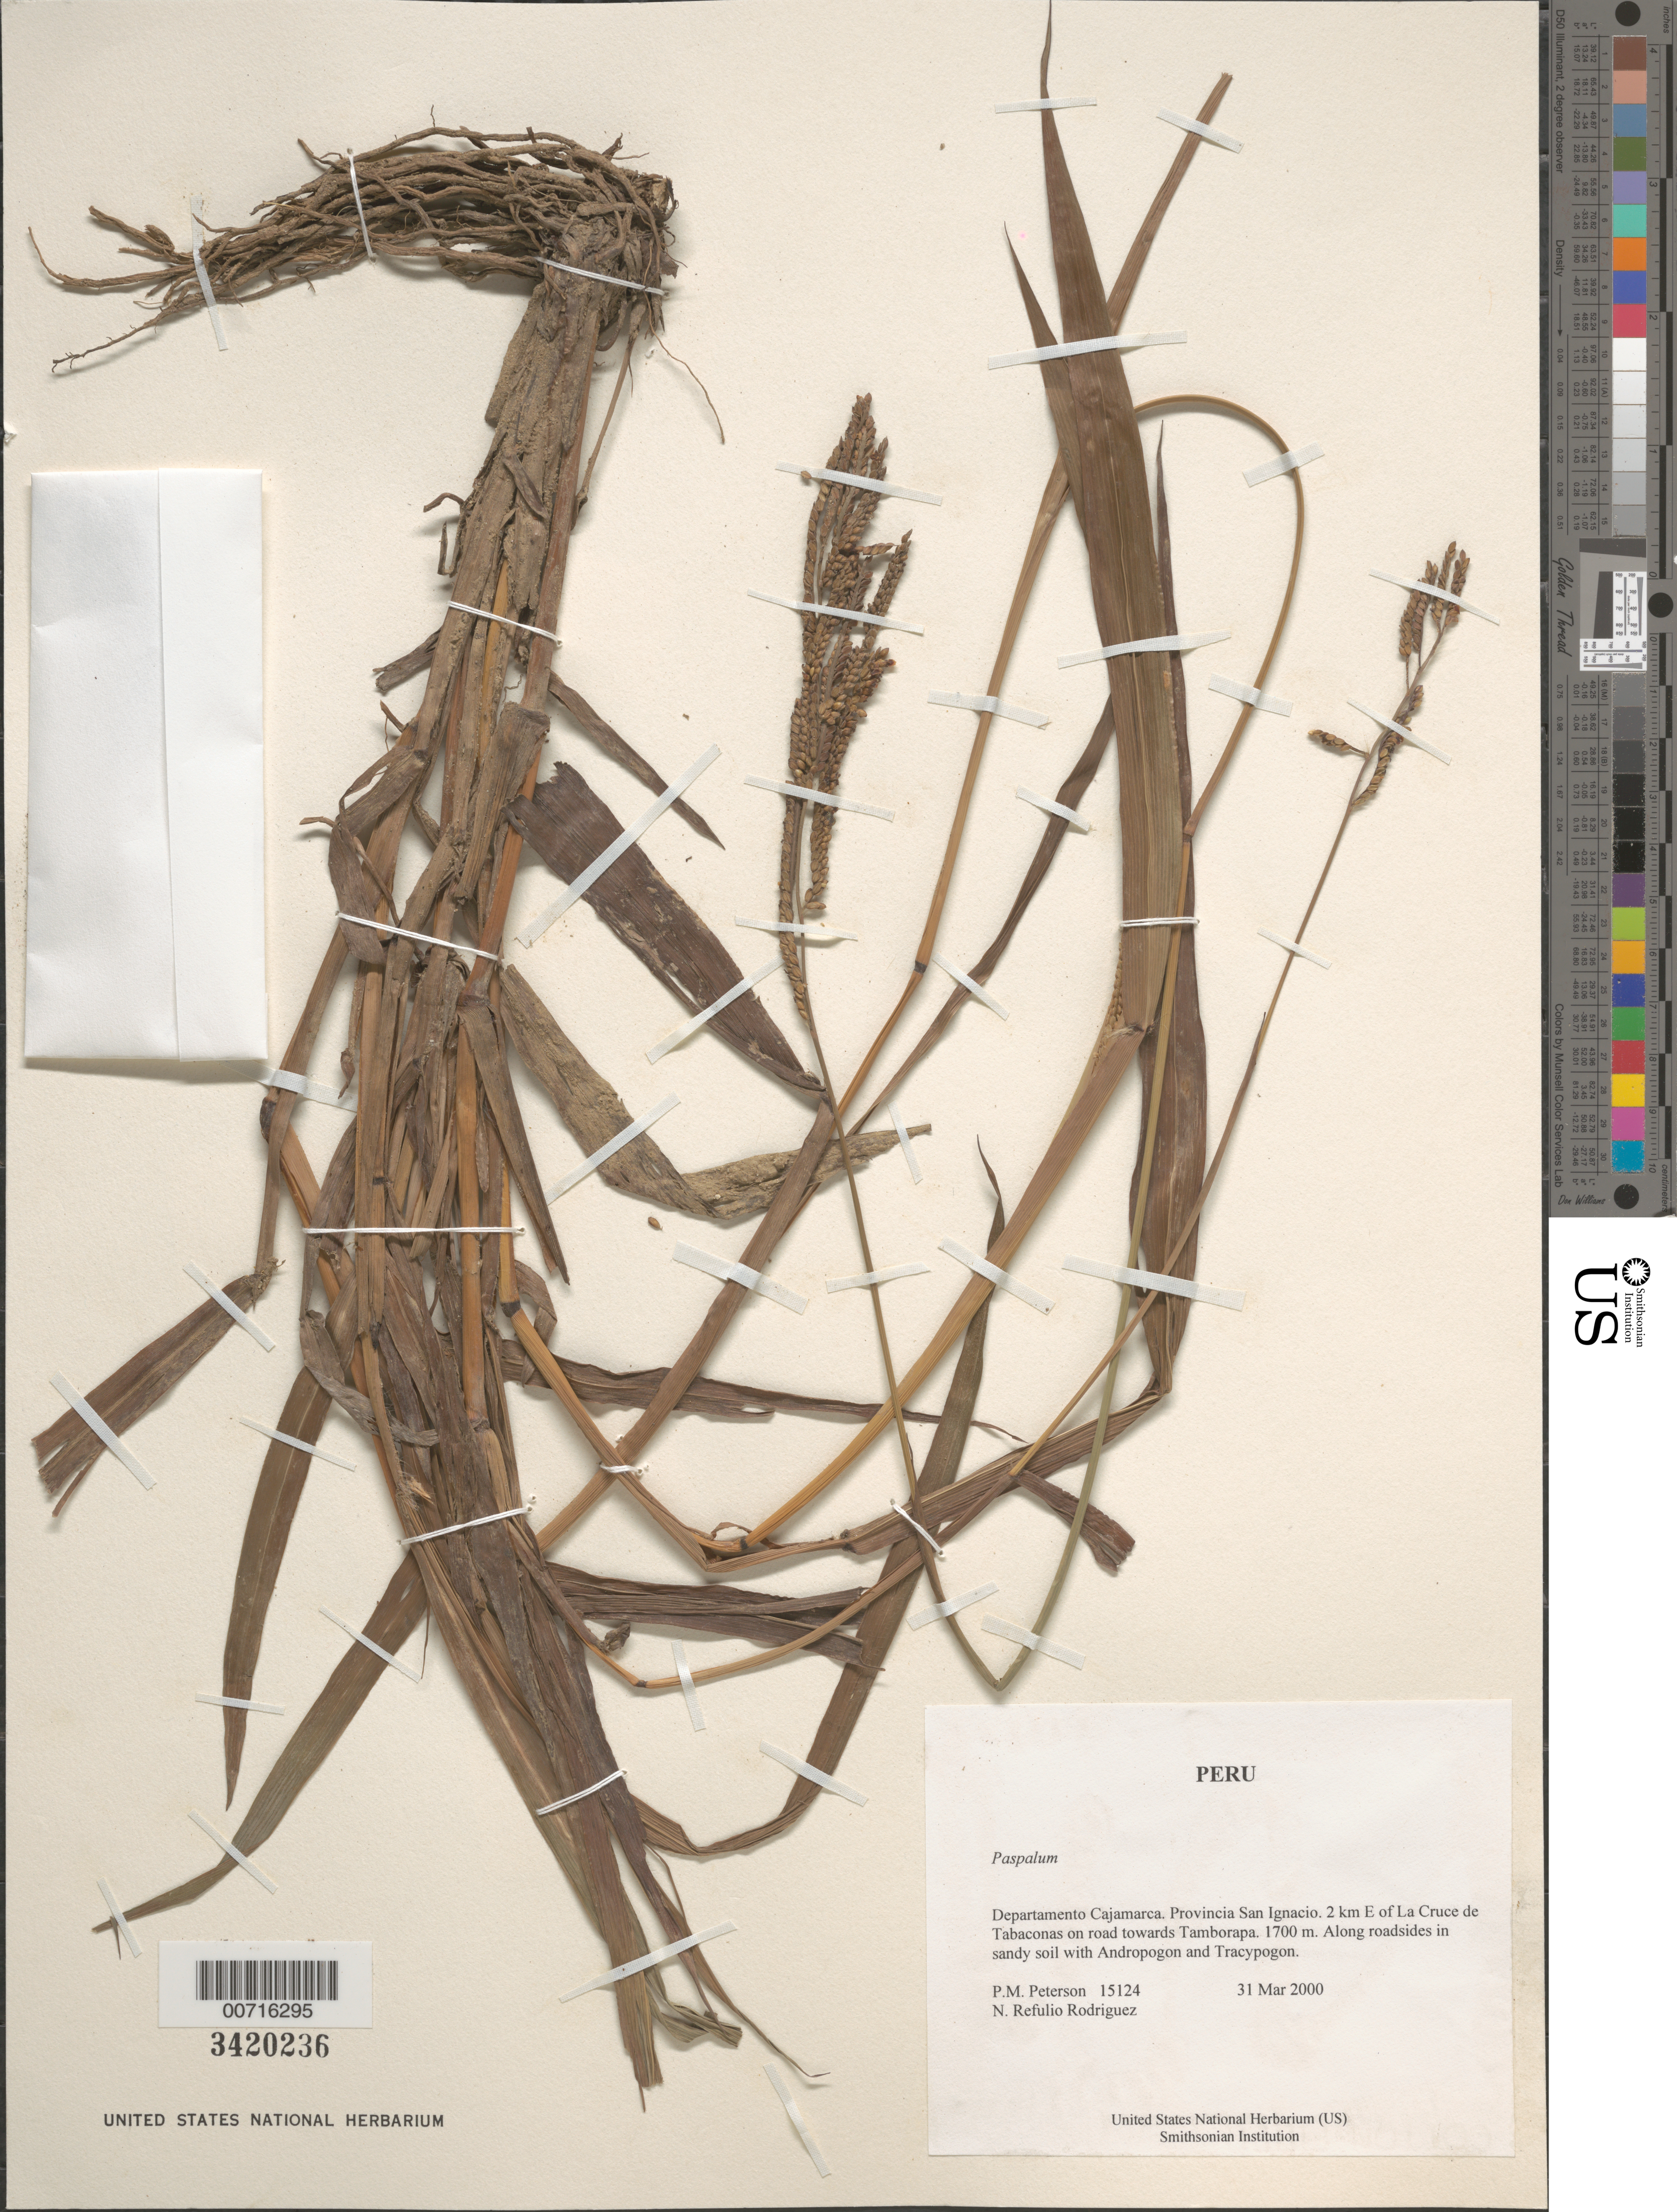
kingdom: Plantae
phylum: Tracheophyta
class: Liliopsida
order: Poales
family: Poaceae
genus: Paspalum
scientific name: Paspalum sp.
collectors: P. M. Peterson & N. Refulio-Rodríguez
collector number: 15124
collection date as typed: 31 Mar 2000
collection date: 2000-03-31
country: Peru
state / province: Cajamarca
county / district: San Ignacio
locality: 2 km E of La Cruce de Tabaconas on road towards Tamborapa.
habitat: Along roadsides in sandy soil with Andropogon and Tracypogon.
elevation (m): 1700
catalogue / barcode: US 3420236